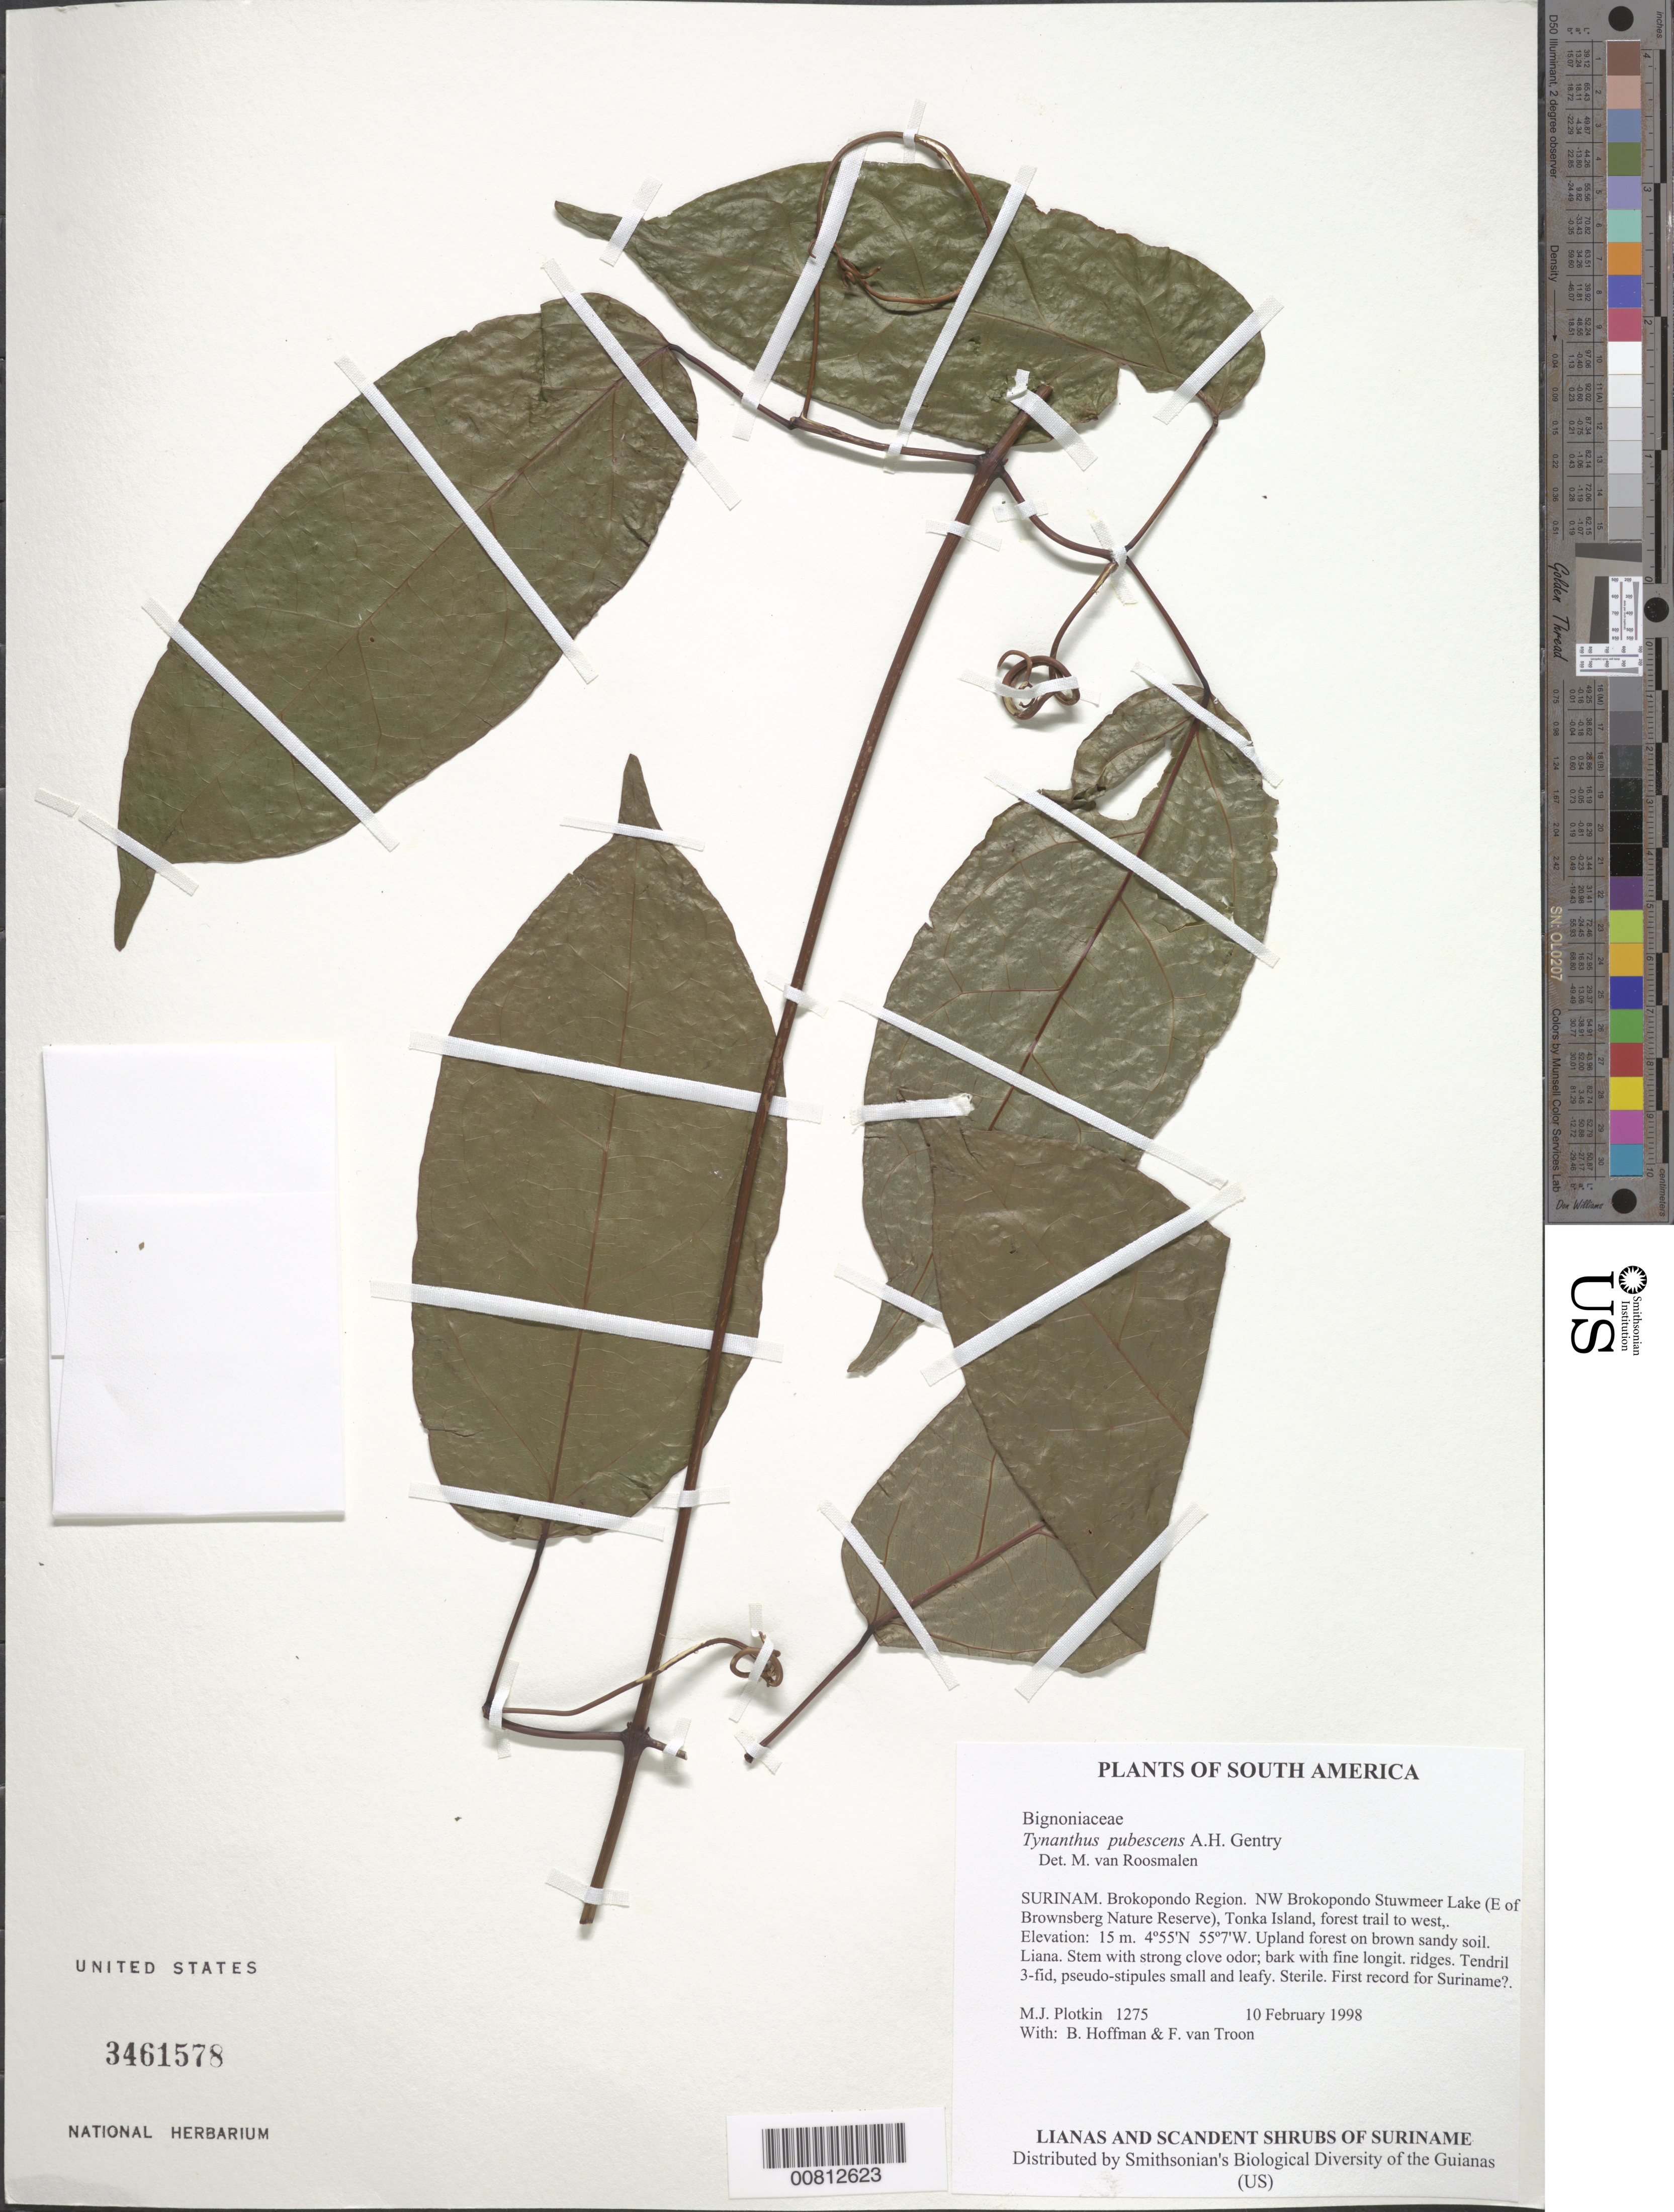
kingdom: Plantae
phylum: Tracheophyta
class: Magnoliopsida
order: Lamiales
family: Bignoniaceae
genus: Tynanthus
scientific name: Tynanthus pubescens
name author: A.H. Gentry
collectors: M. Plotkin, B. Hoffman & F. Van Troon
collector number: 1275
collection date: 1998-02-10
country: Suriname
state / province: Brokopondo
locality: NW Brokopondo Stuwmeer Lake (E of Brownsberg Nature Reserve), Tonka Island, forest trail west of compound.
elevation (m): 15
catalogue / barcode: US 3461578